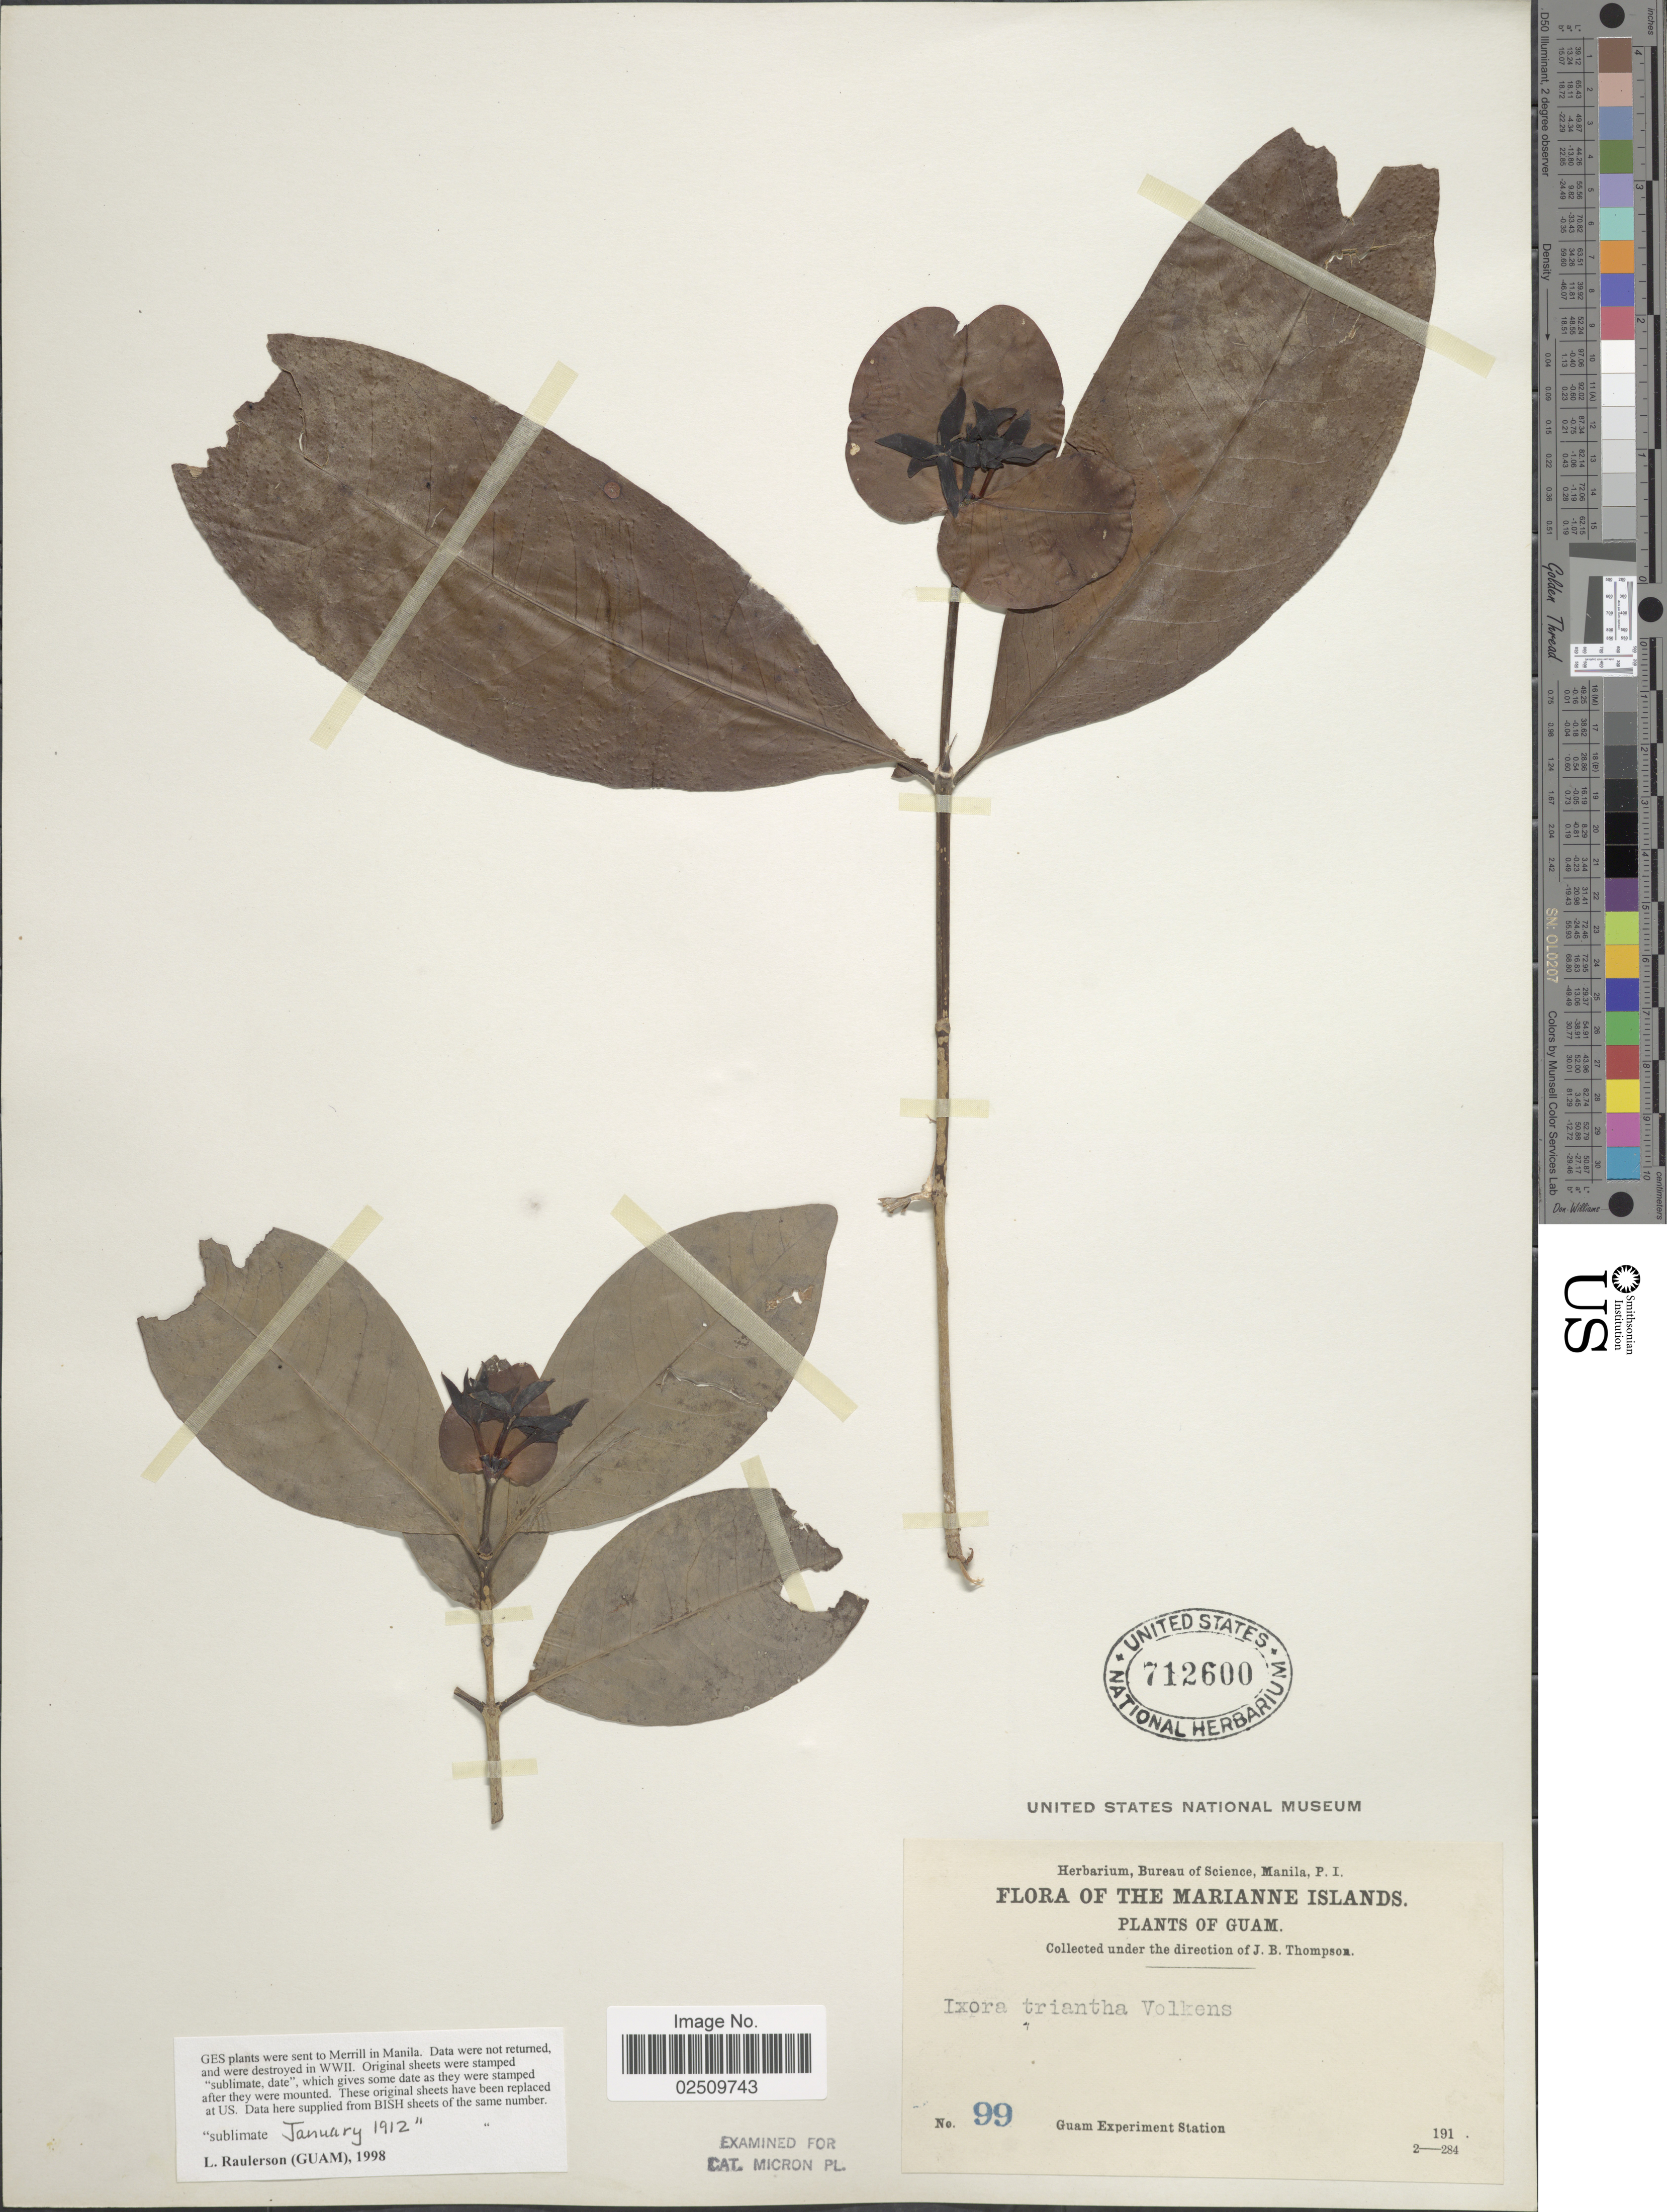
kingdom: Plantae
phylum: Tracheophyta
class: Magnoliopsida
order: Gentianales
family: Rubiaceae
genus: Ixora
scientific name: Ixora triantha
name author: Volkens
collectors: J. B. Thompson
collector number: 99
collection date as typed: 191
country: Guam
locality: The Marianne Islands, Guam Experiment Station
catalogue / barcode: US 712600